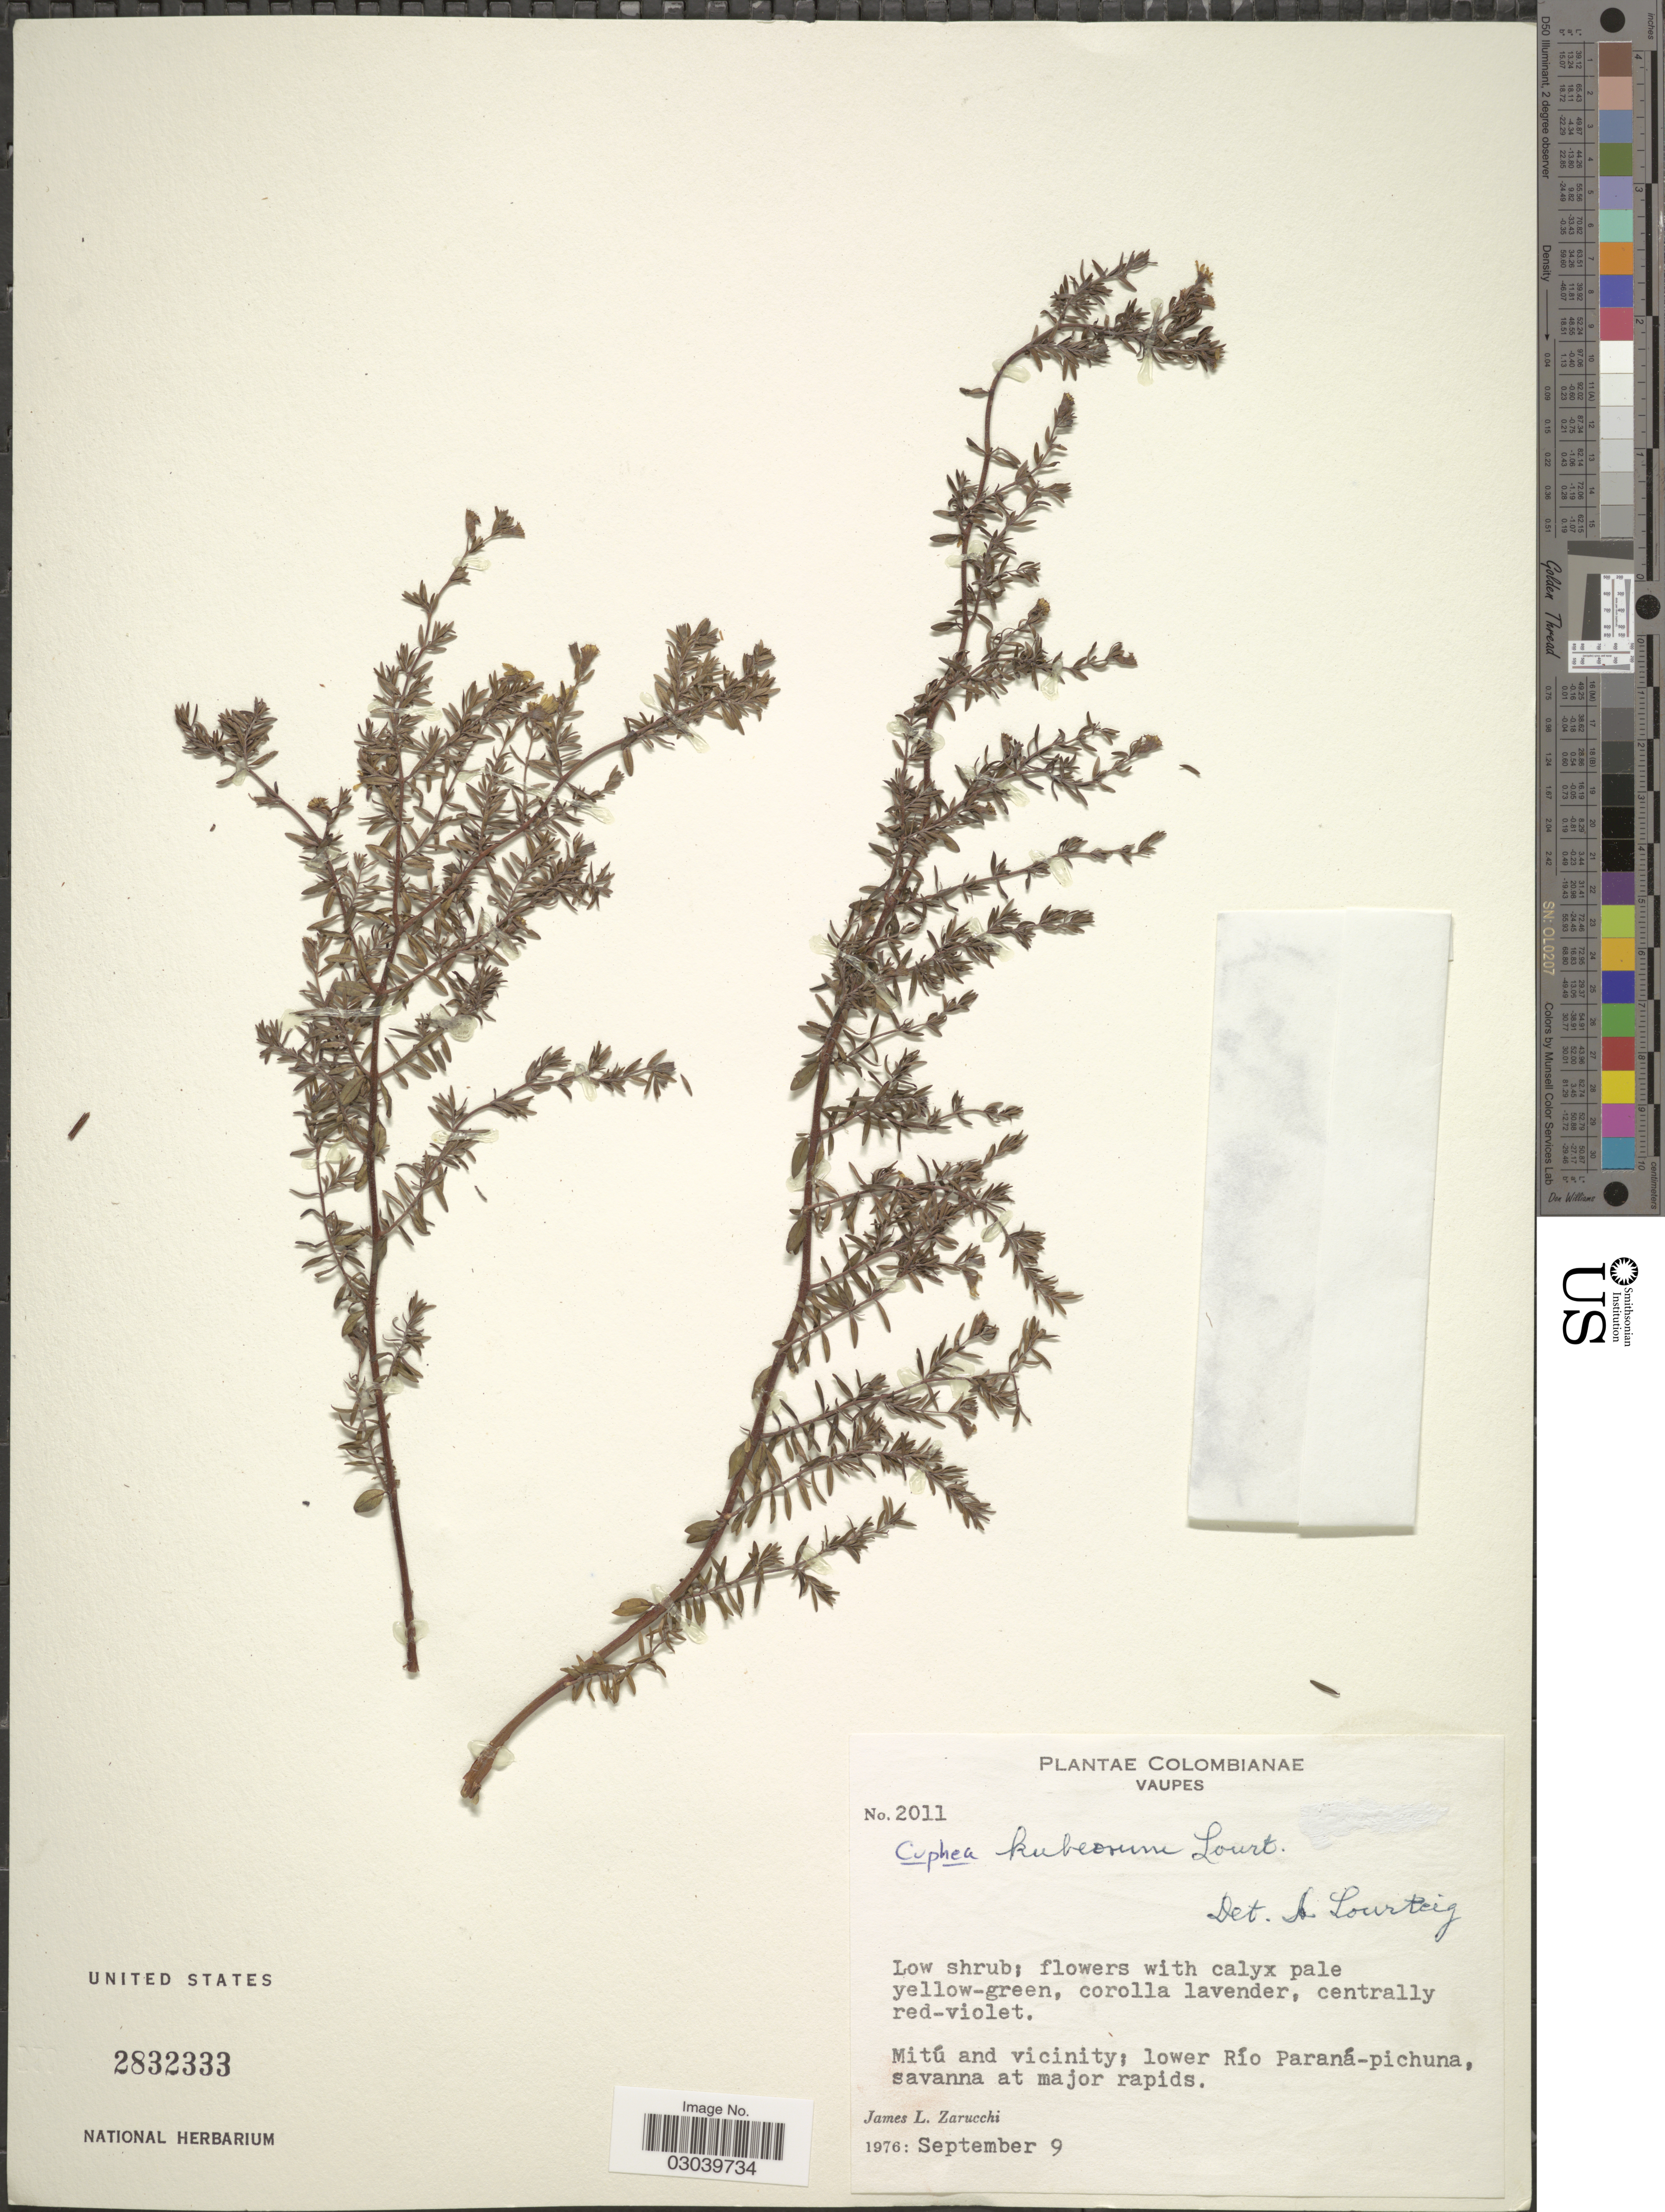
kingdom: Plantae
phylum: Tracheophyta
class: Magnoliopsida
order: Myrtales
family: Lythraceae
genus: Cuphea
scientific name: Cuphea kubeorum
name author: Lourteig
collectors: J. L. Zarucchi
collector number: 2011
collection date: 1976-09-09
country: Colombia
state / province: Vaupés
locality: Mitú and vicinity; lower Río Paraná-pichuna, savanna at major rapids.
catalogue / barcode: US 2832333